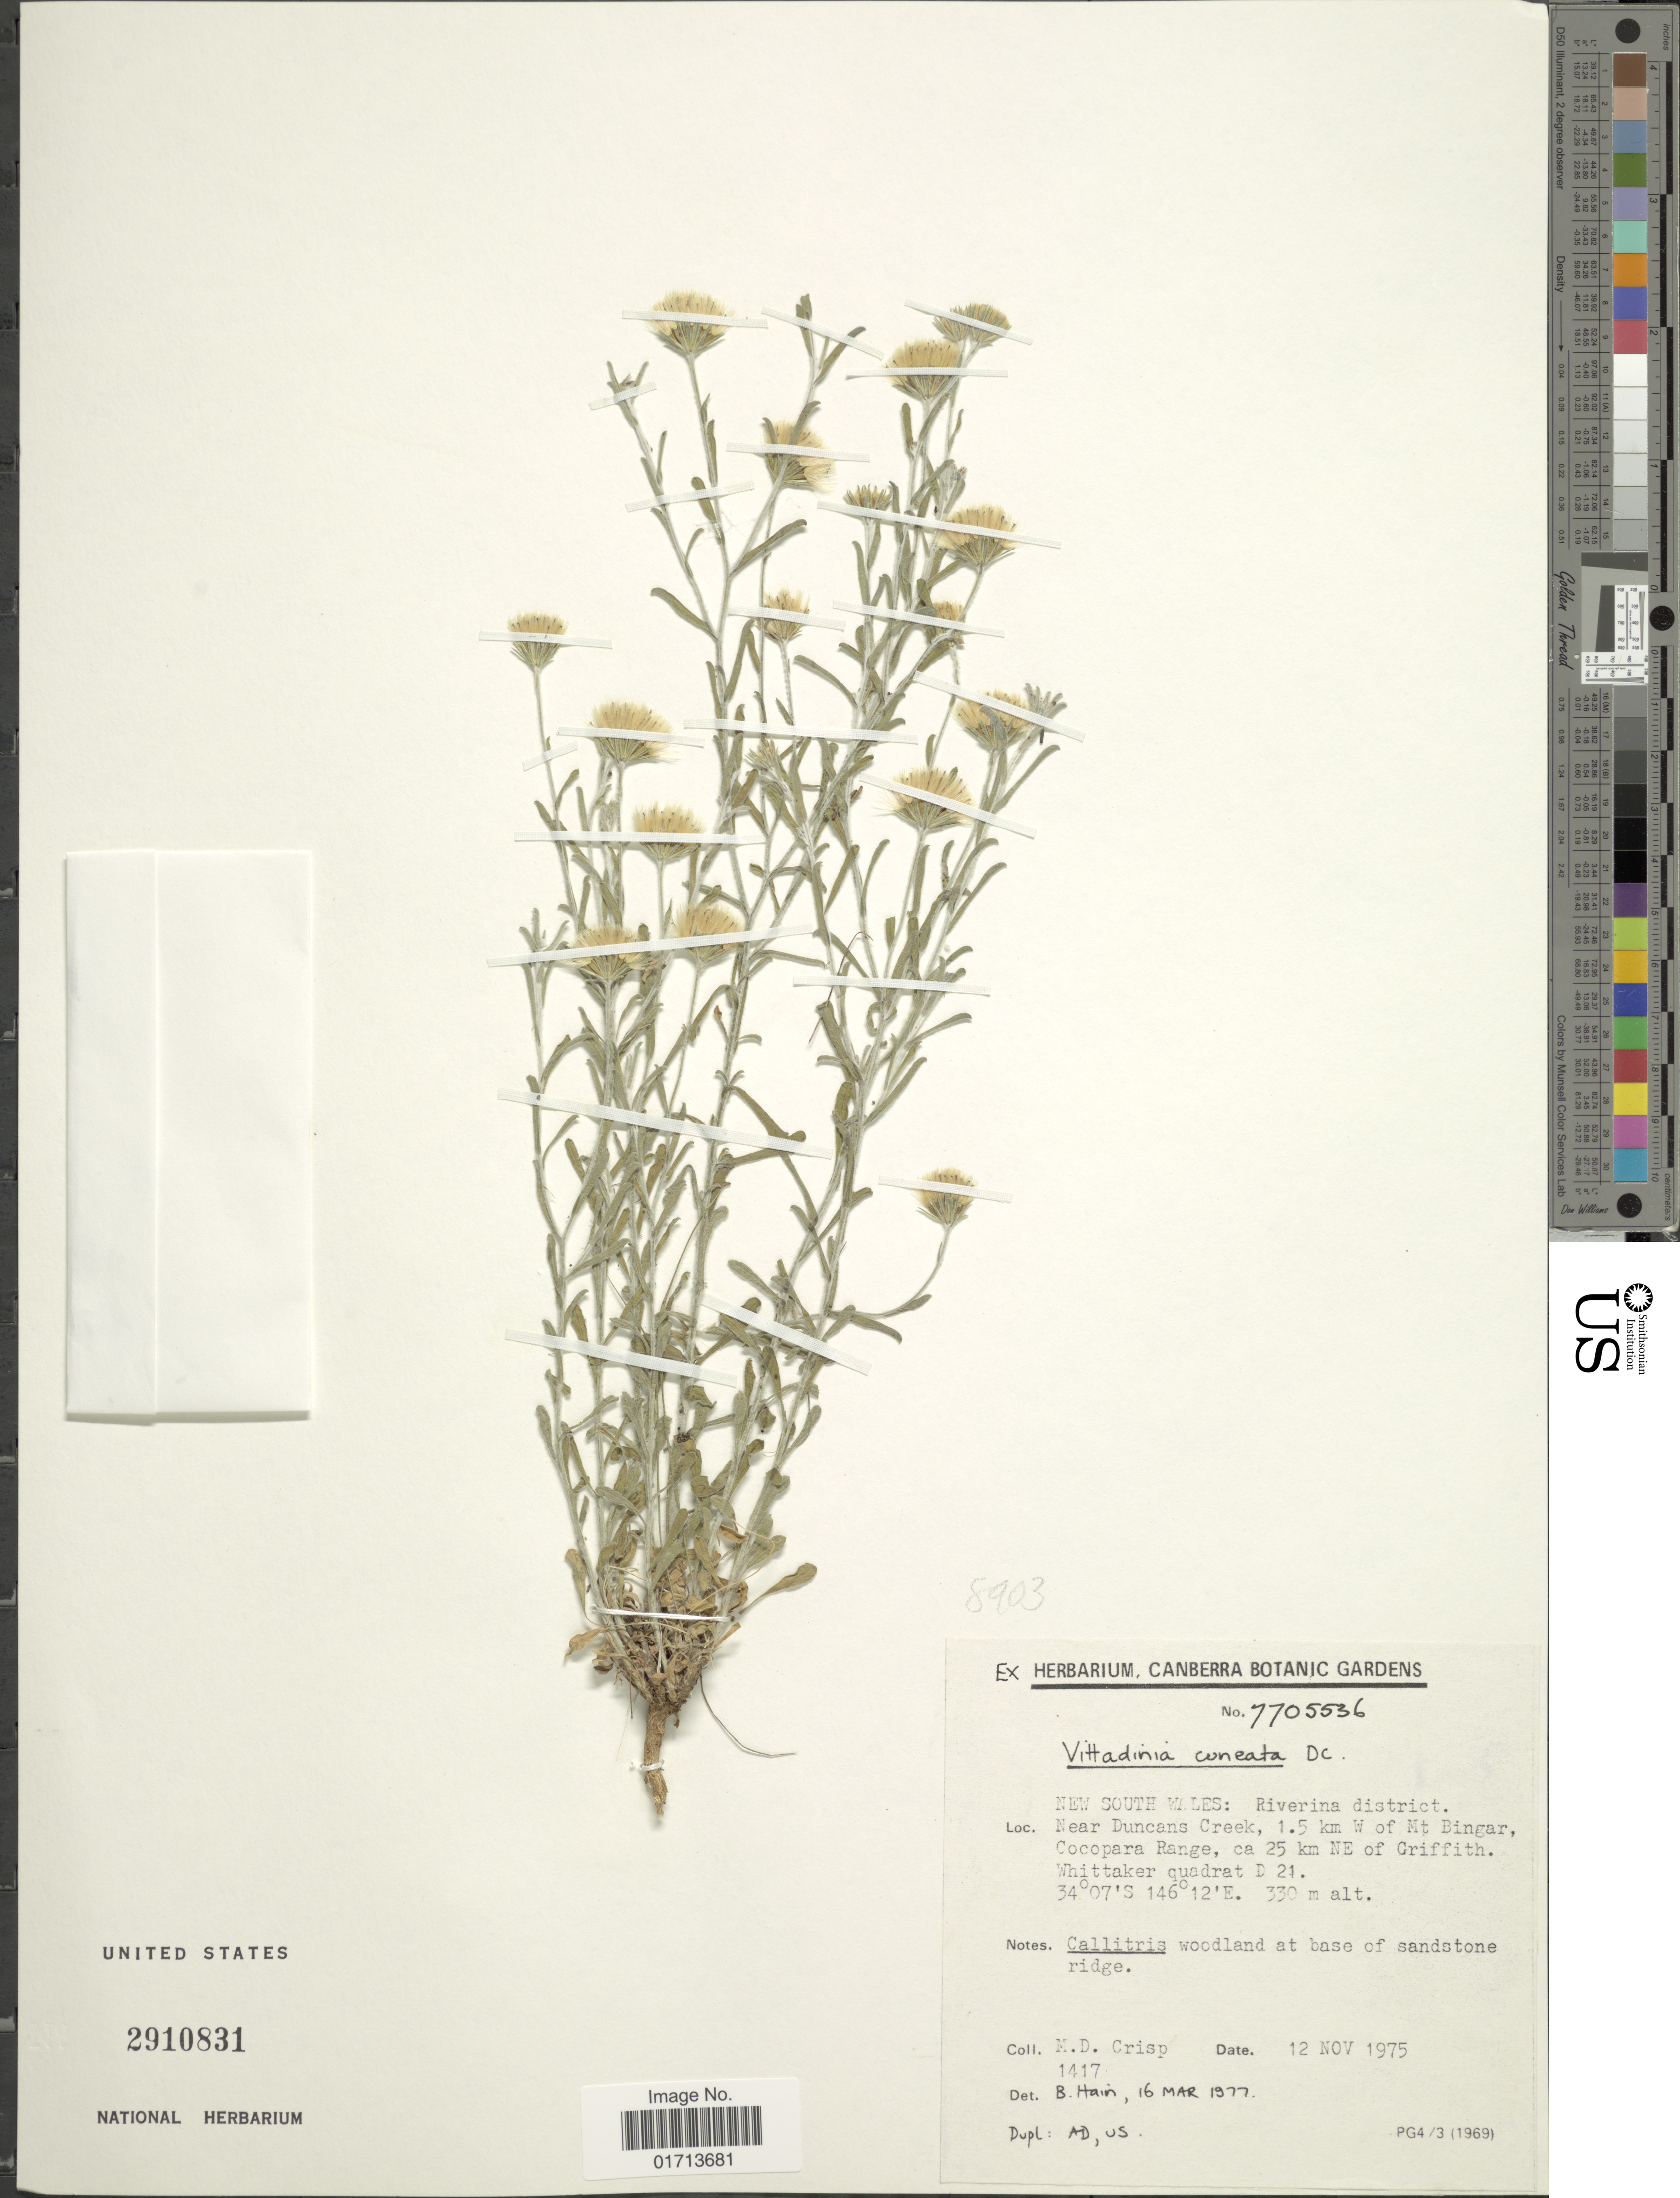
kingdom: Plantae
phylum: Tracheophyta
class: Magnoliopsida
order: Asterales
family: Asteraceae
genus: Vittadinia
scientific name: Vittadinia cuneata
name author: DC.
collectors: M. Crisp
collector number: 7705536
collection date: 1975-11-12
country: Australia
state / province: New South Wales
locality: Riverina District, near Duncans Creek, 1.5 km W of Mt. Bingar, Cocopara Range, ca 25 km NE of Griffith, Whittaker quadrat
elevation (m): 330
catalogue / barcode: US 2910831